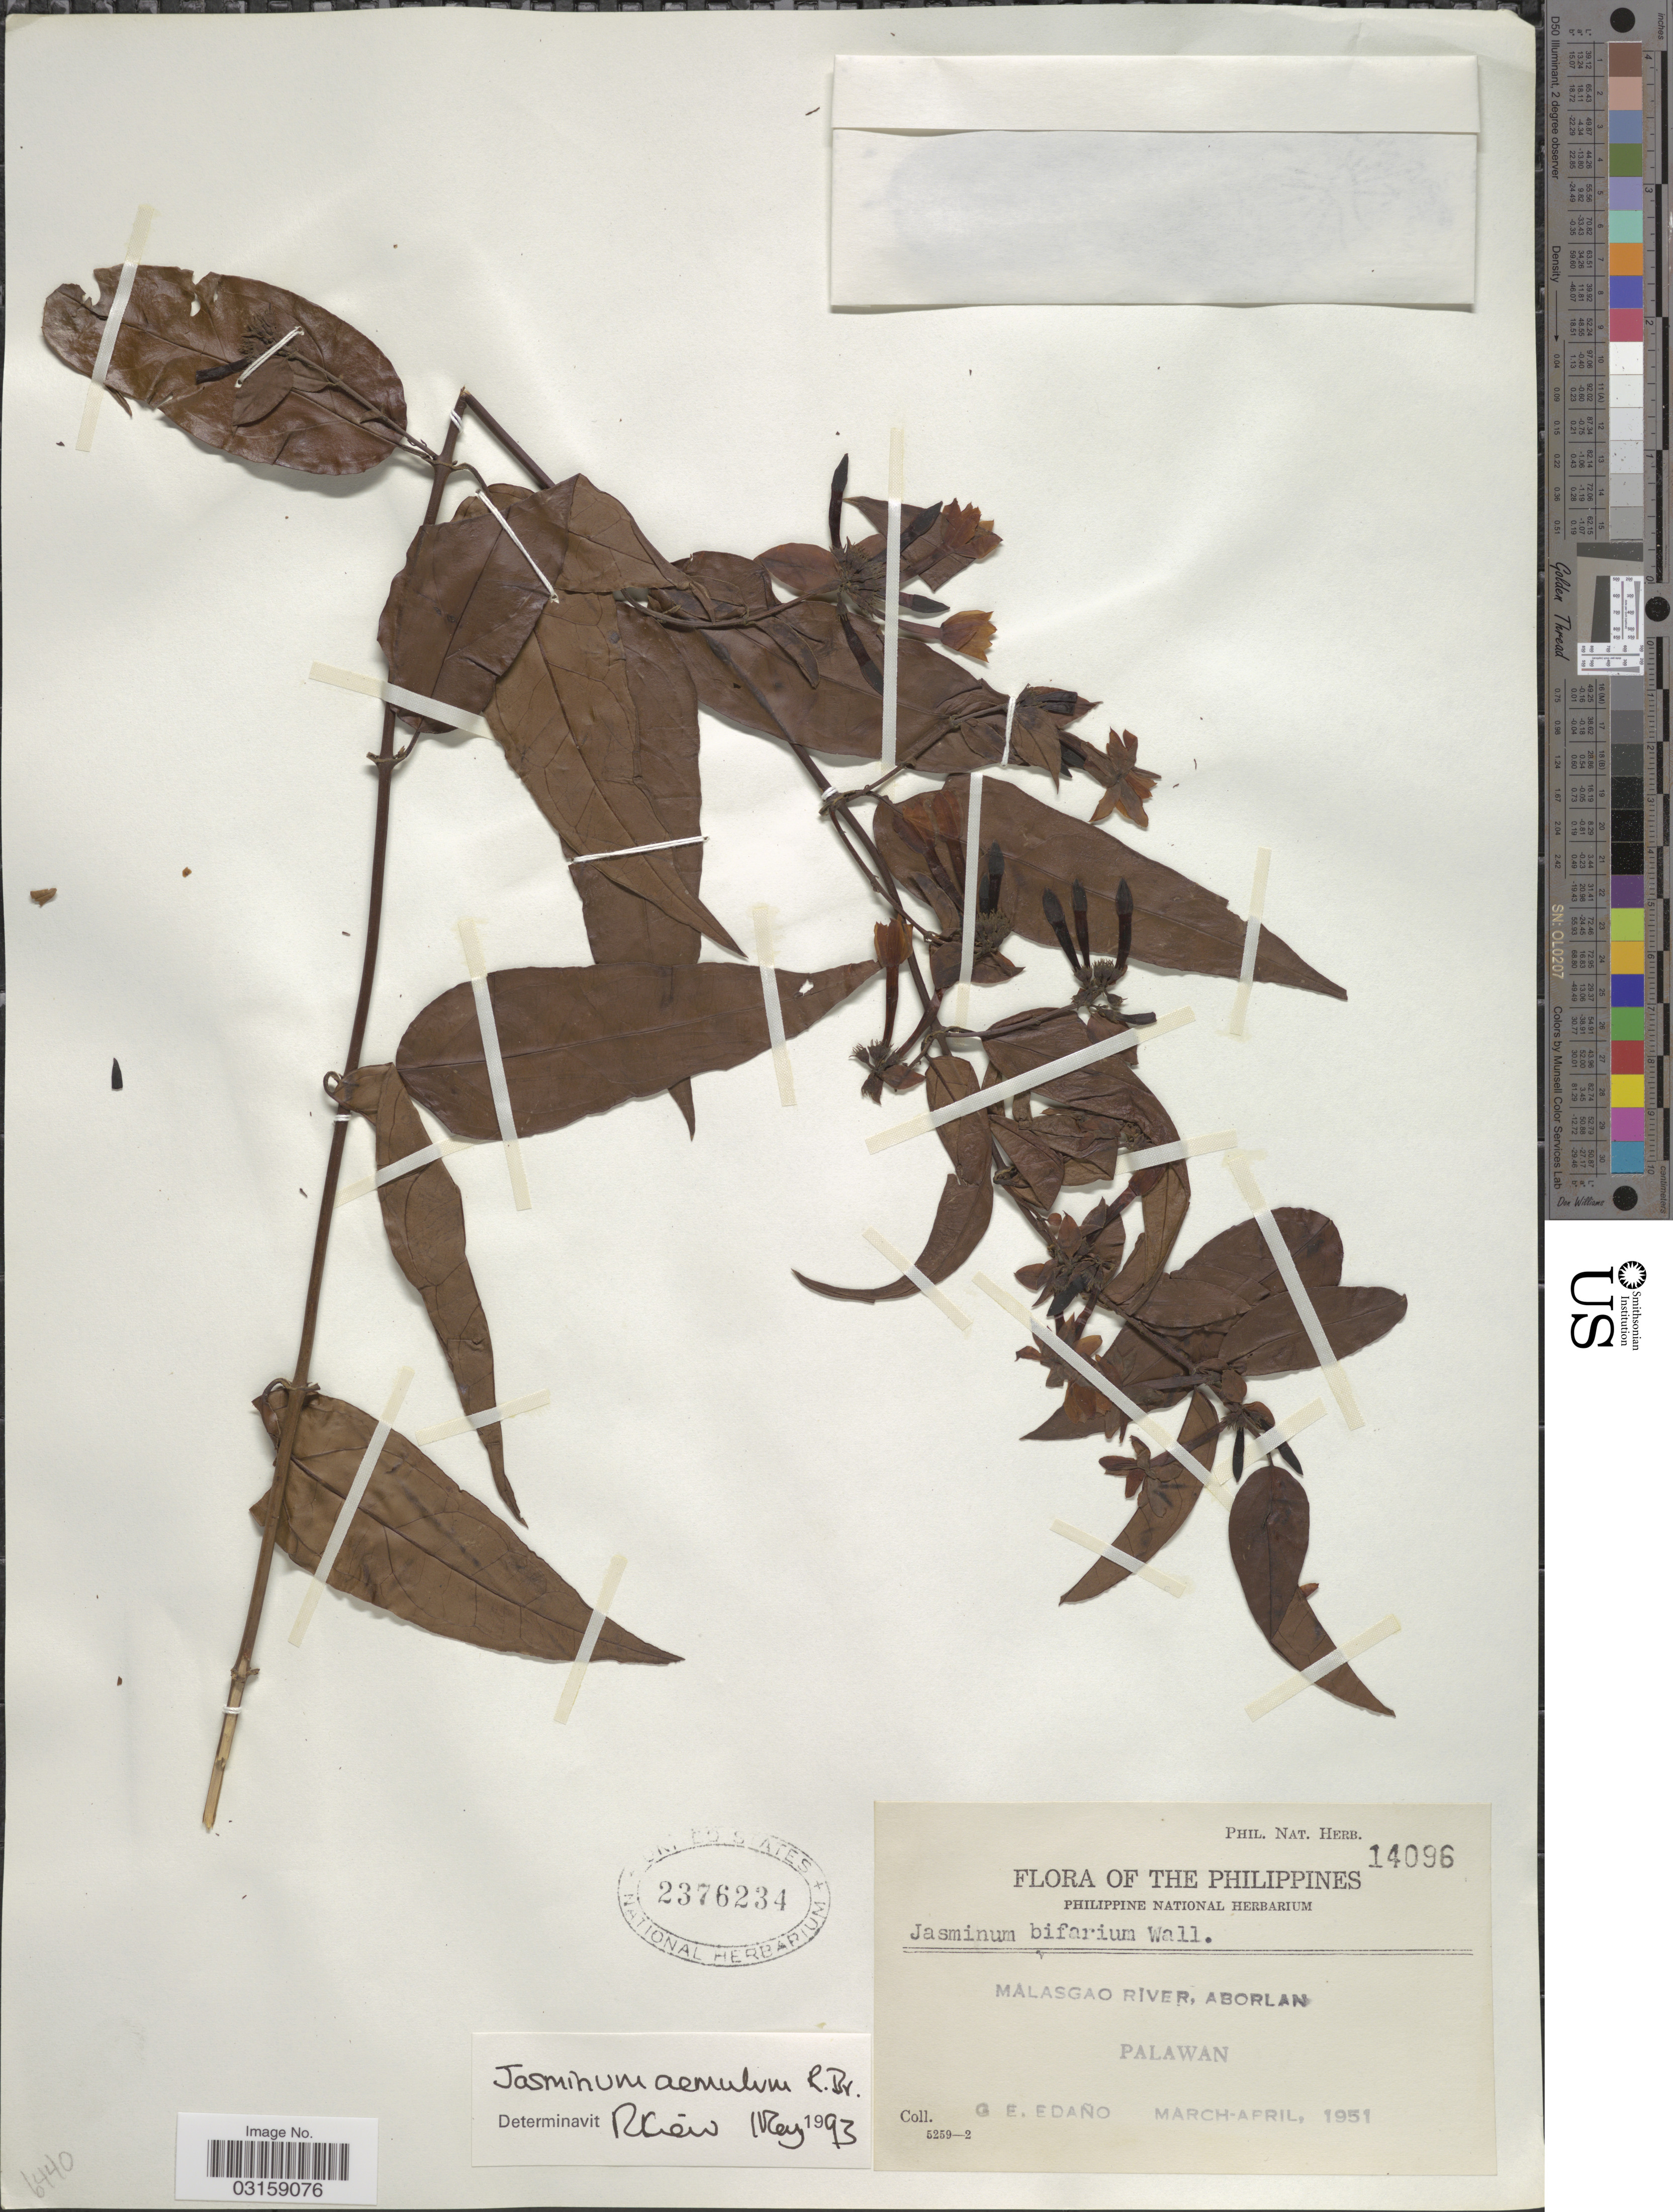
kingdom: Plantae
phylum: Tracheophyta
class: Magnoliopsida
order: Lamiales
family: Oleaceae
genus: Jasminum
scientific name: Jasminum elongatum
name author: (P.J. Bergius) Willd.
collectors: G. E. Edaño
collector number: Phil. Nat. Herb. 14096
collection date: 1951-03/1951-04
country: Philippines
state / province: Mimaropa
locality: Malasgao River, Aborlan. Palawan.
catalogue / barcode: US 2376234